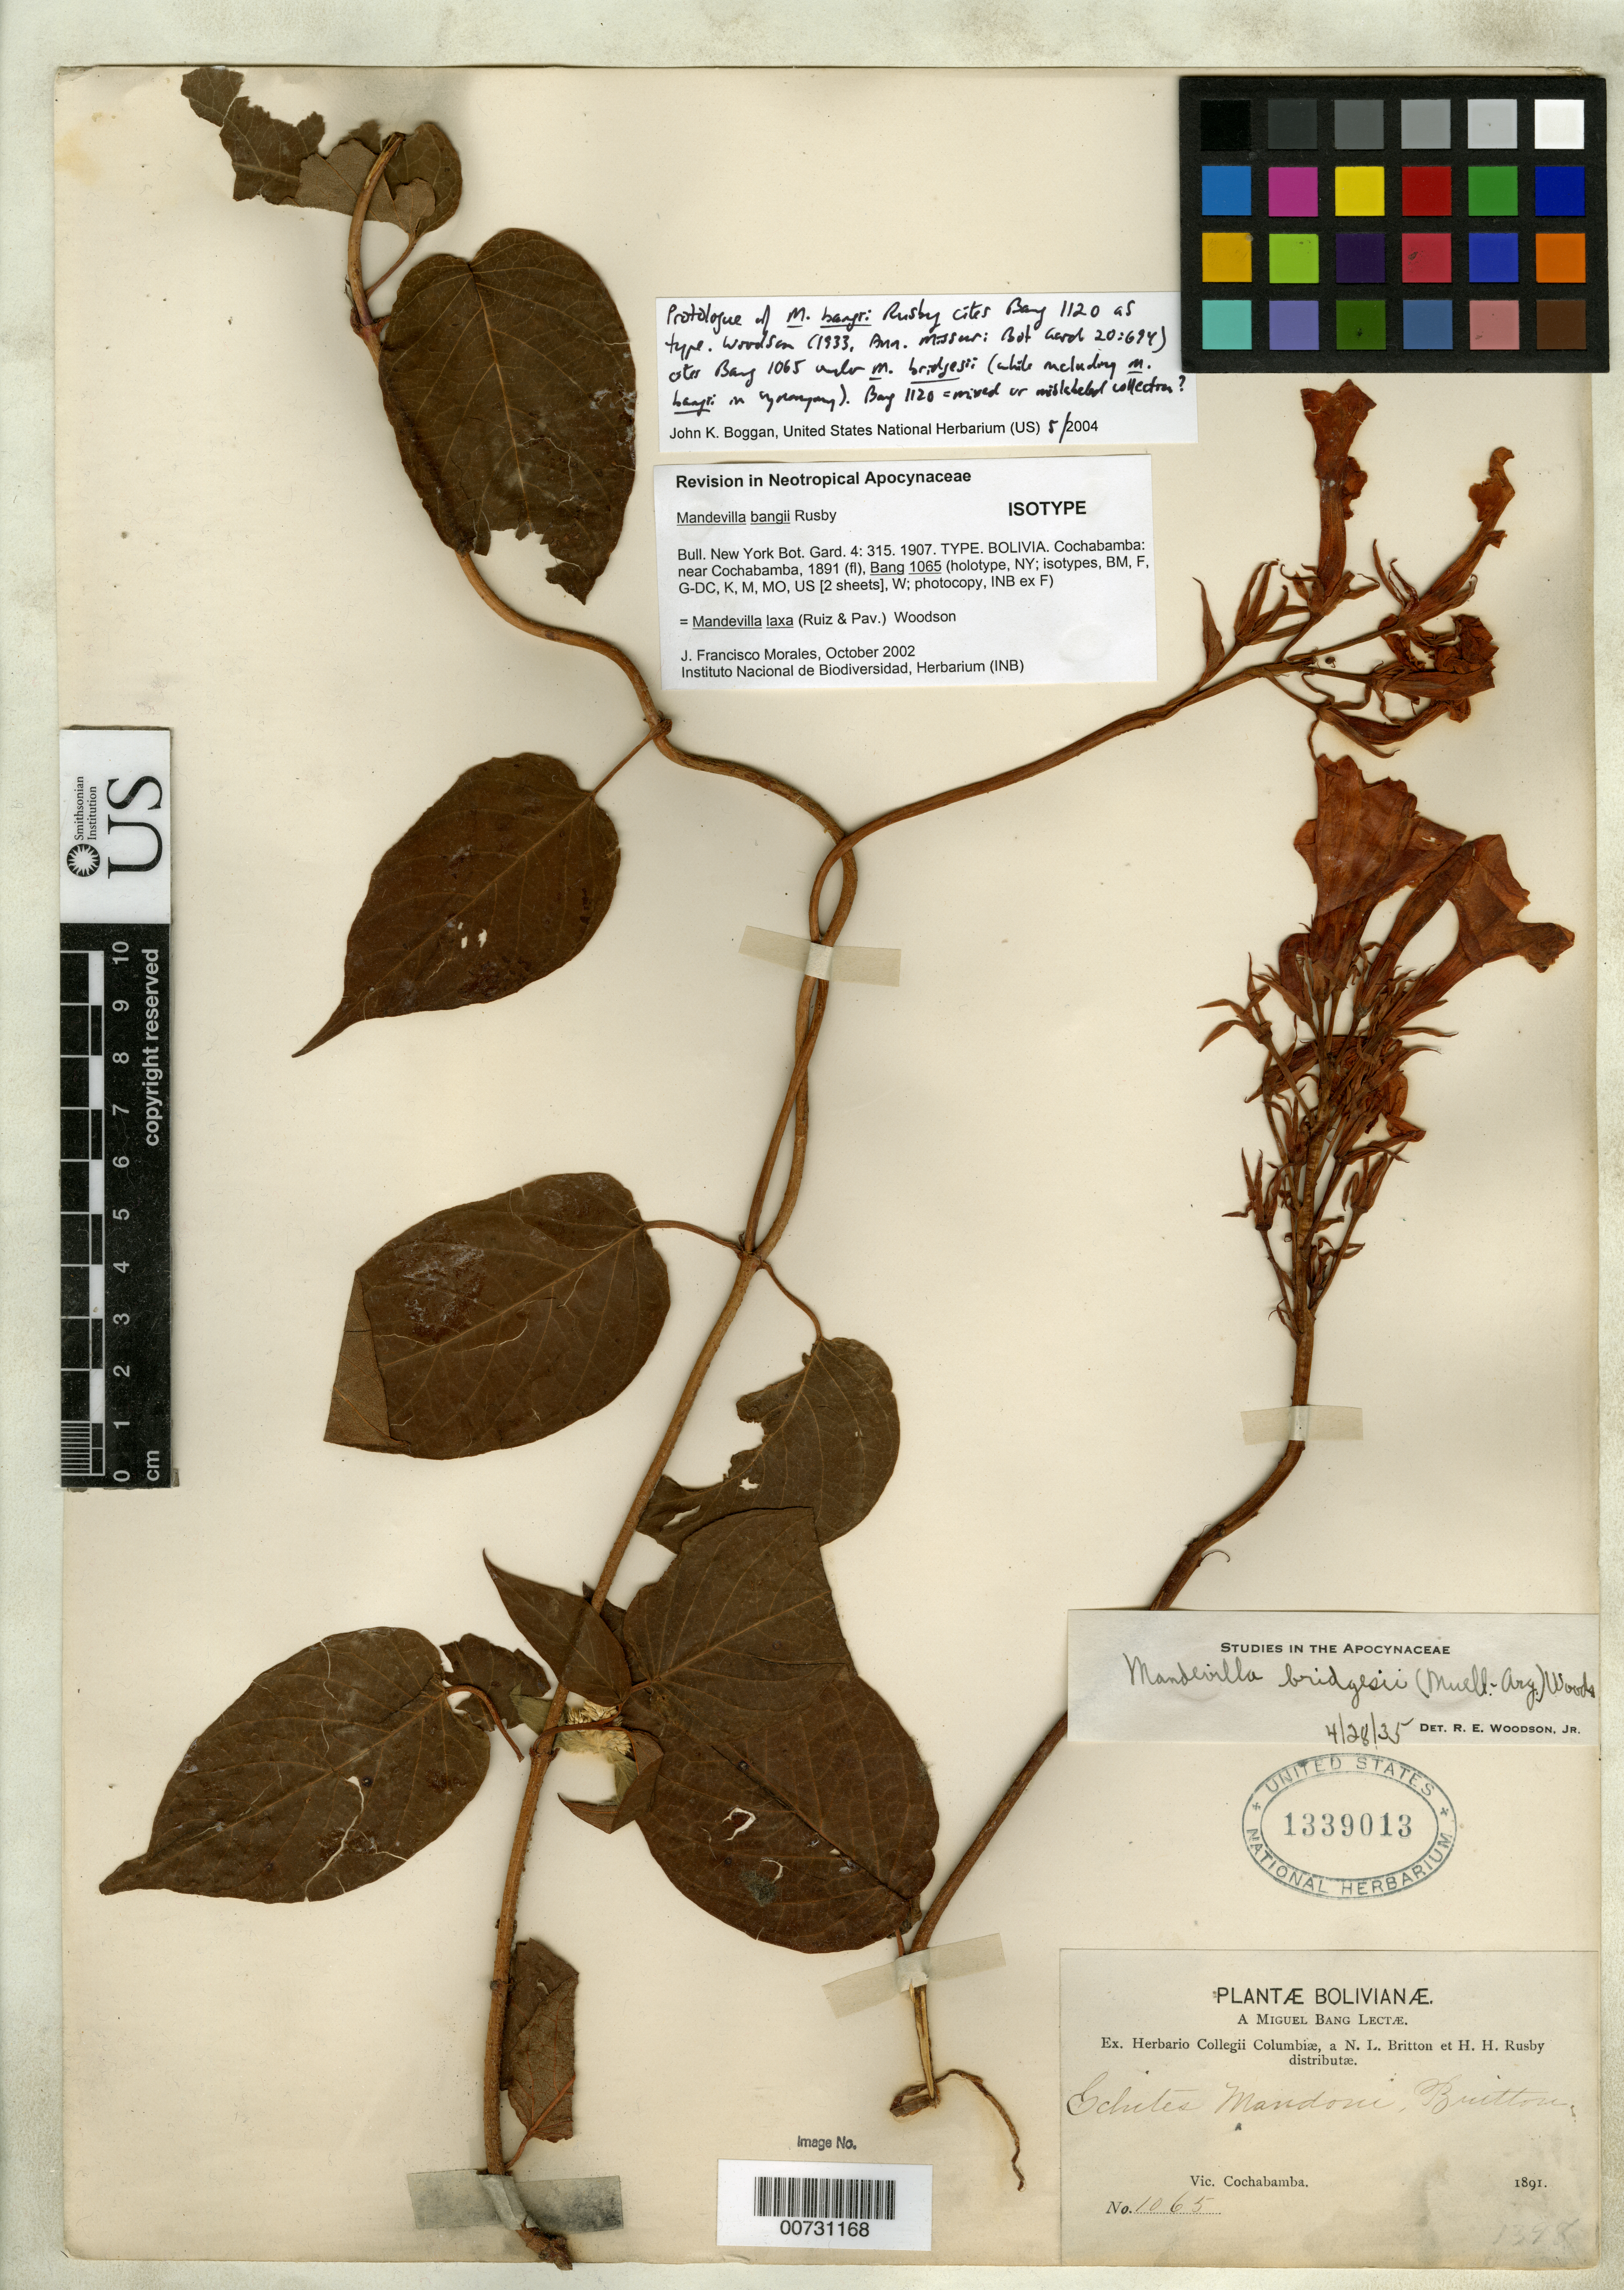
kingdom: Plantae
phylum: Tracheophyta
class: Magnoliopsida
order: Gentianales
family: Apocynaceae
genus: Mandevilla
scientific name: Mandevilla bangii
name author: Rusby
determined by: Morales, J. F.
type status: Possible Isotype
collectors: M. Bang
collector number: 1065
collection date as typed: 1891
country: Bolivia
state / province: Cochabamba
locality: Vic. Cochabamba.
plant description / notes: US sheet cited 1933 by Woodson, Ann. Missouri Bot. Gard. 20: 693 (as M. bridgesii, with M. bangii in synonymy).; Annotated as isotype of M. bangii Rusby by Morales, but protologue cites Bang 1120 as type.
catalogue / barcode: US 1339013